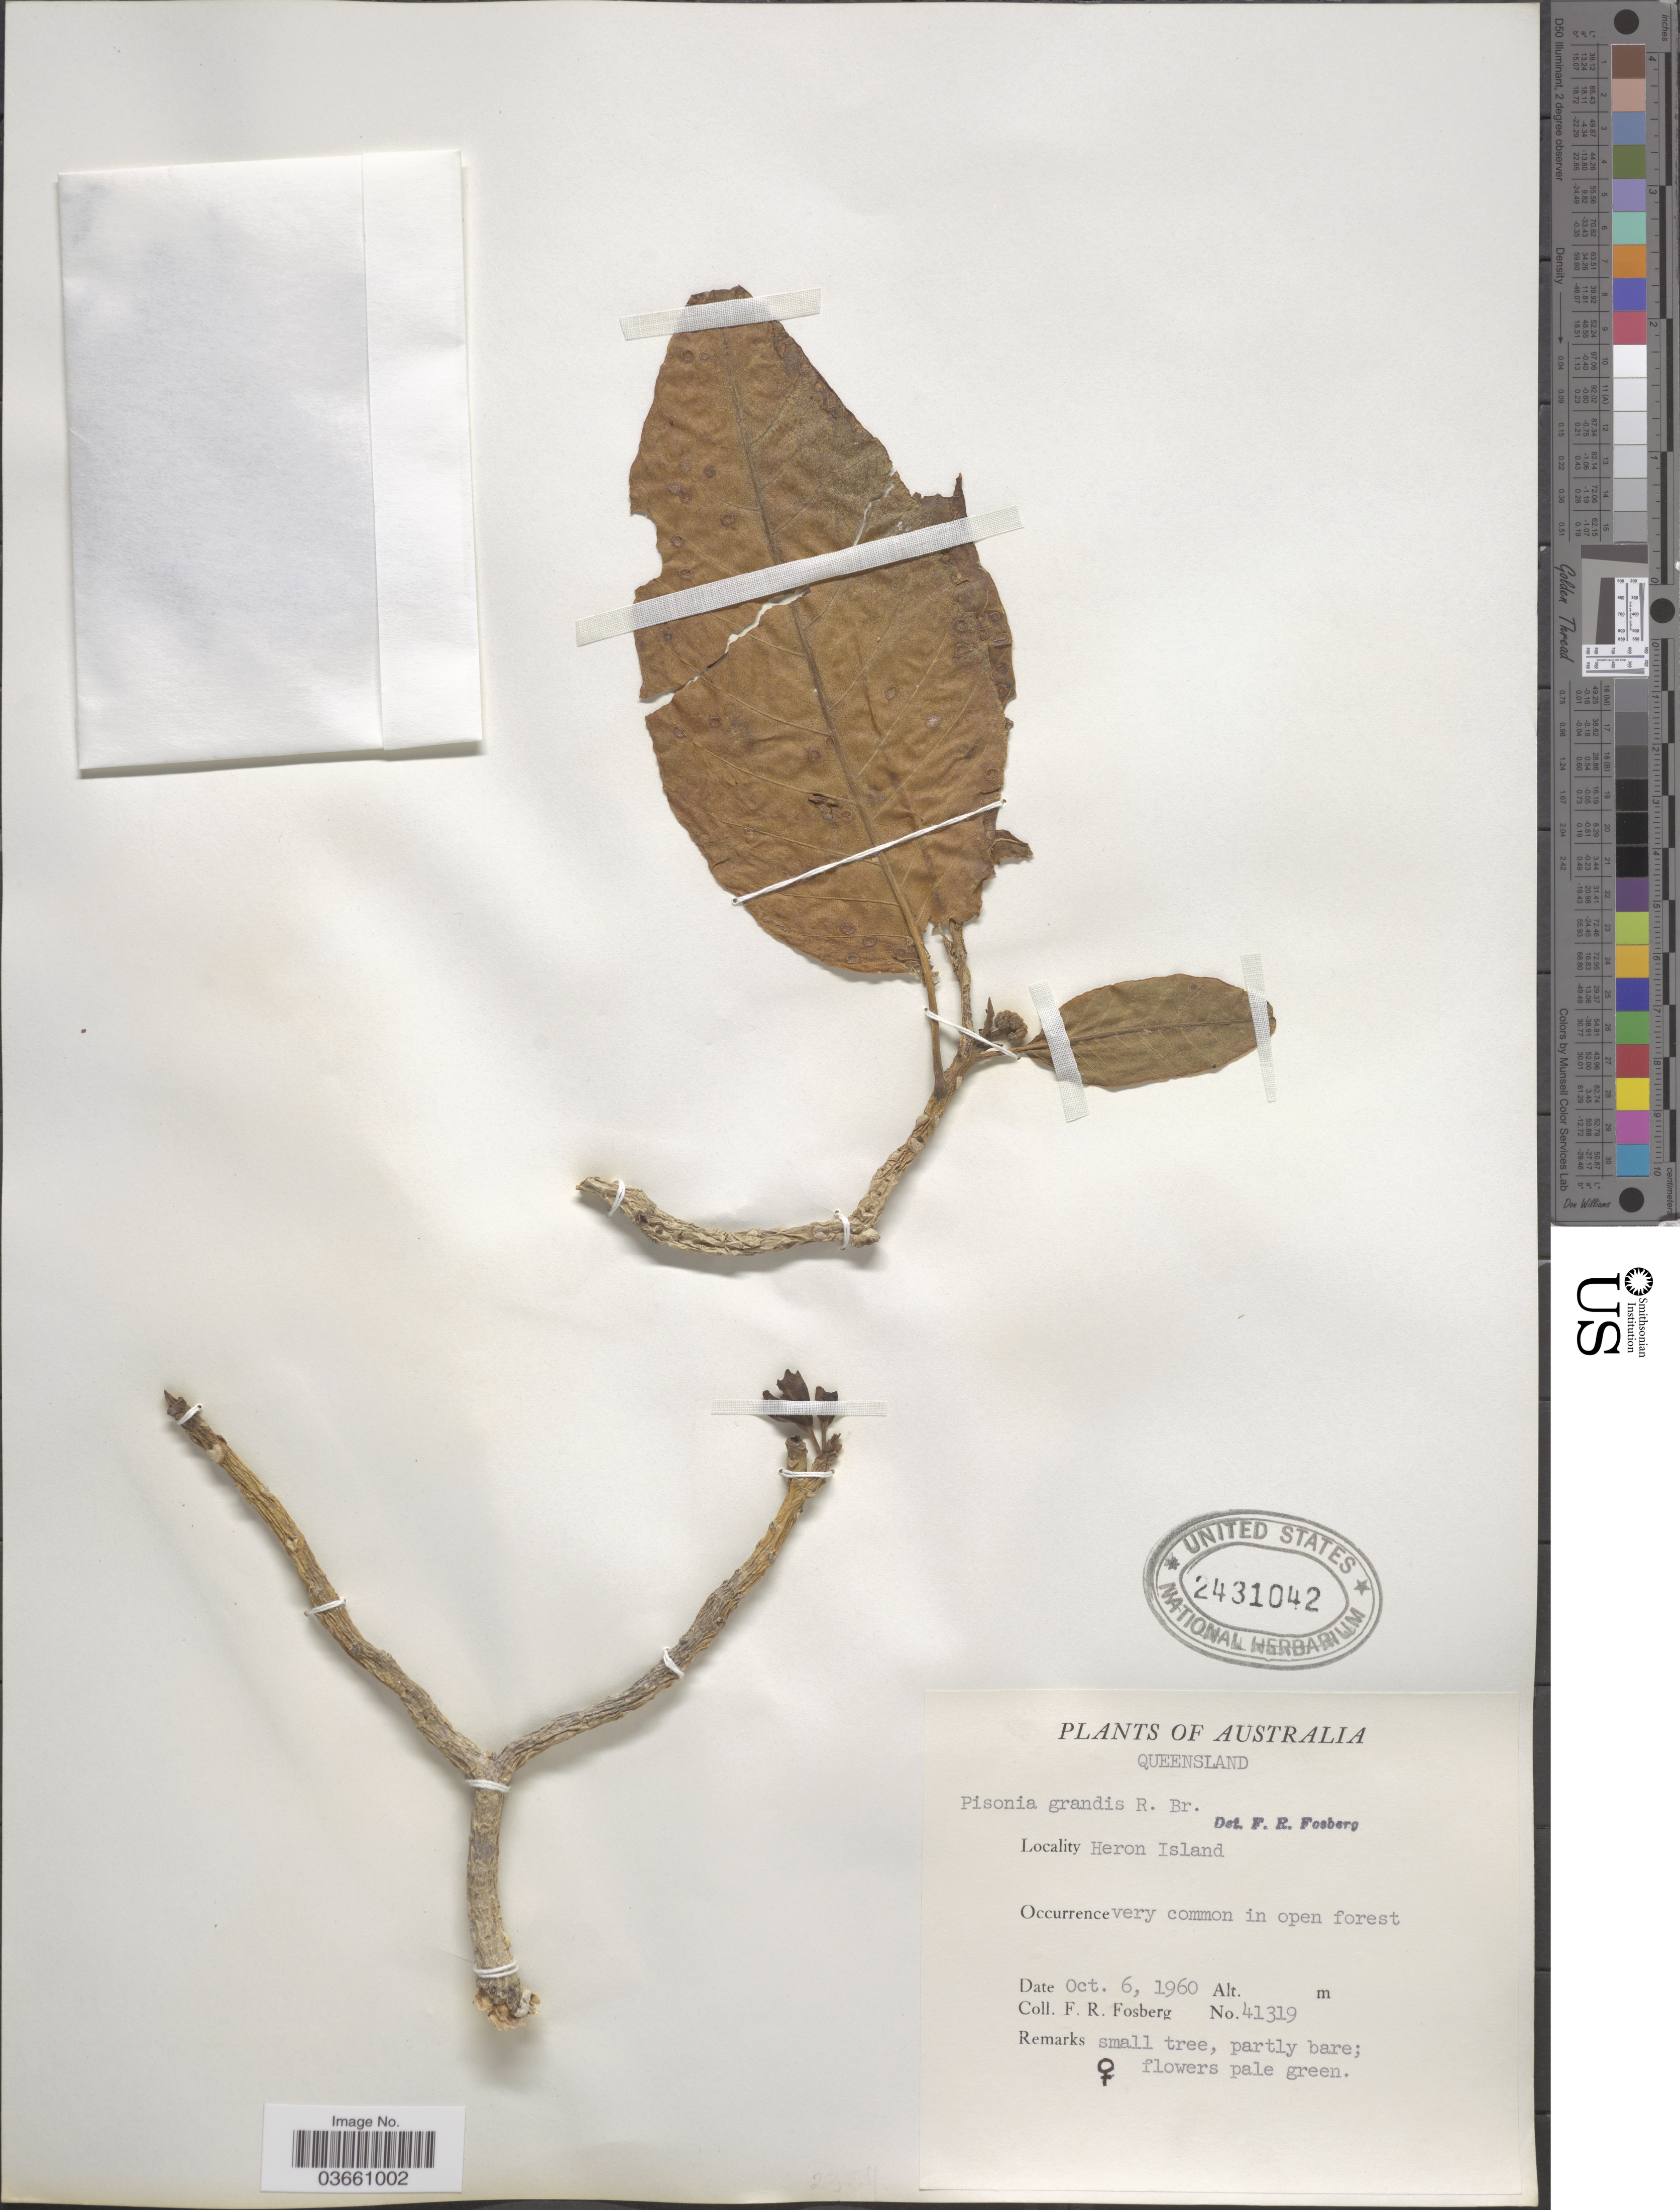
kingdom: Plantae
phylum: Tracheophyta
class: Magnoliopsida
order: Caryophyllales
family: Nyctaginaceae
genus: Pisonia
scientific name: Pisonia grandis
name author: R. Br.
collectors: F. R. Fosberg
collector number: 41319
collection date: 1960-10-06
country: Australia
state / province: Queensland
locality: Heron Island.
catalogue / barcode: US 2431042